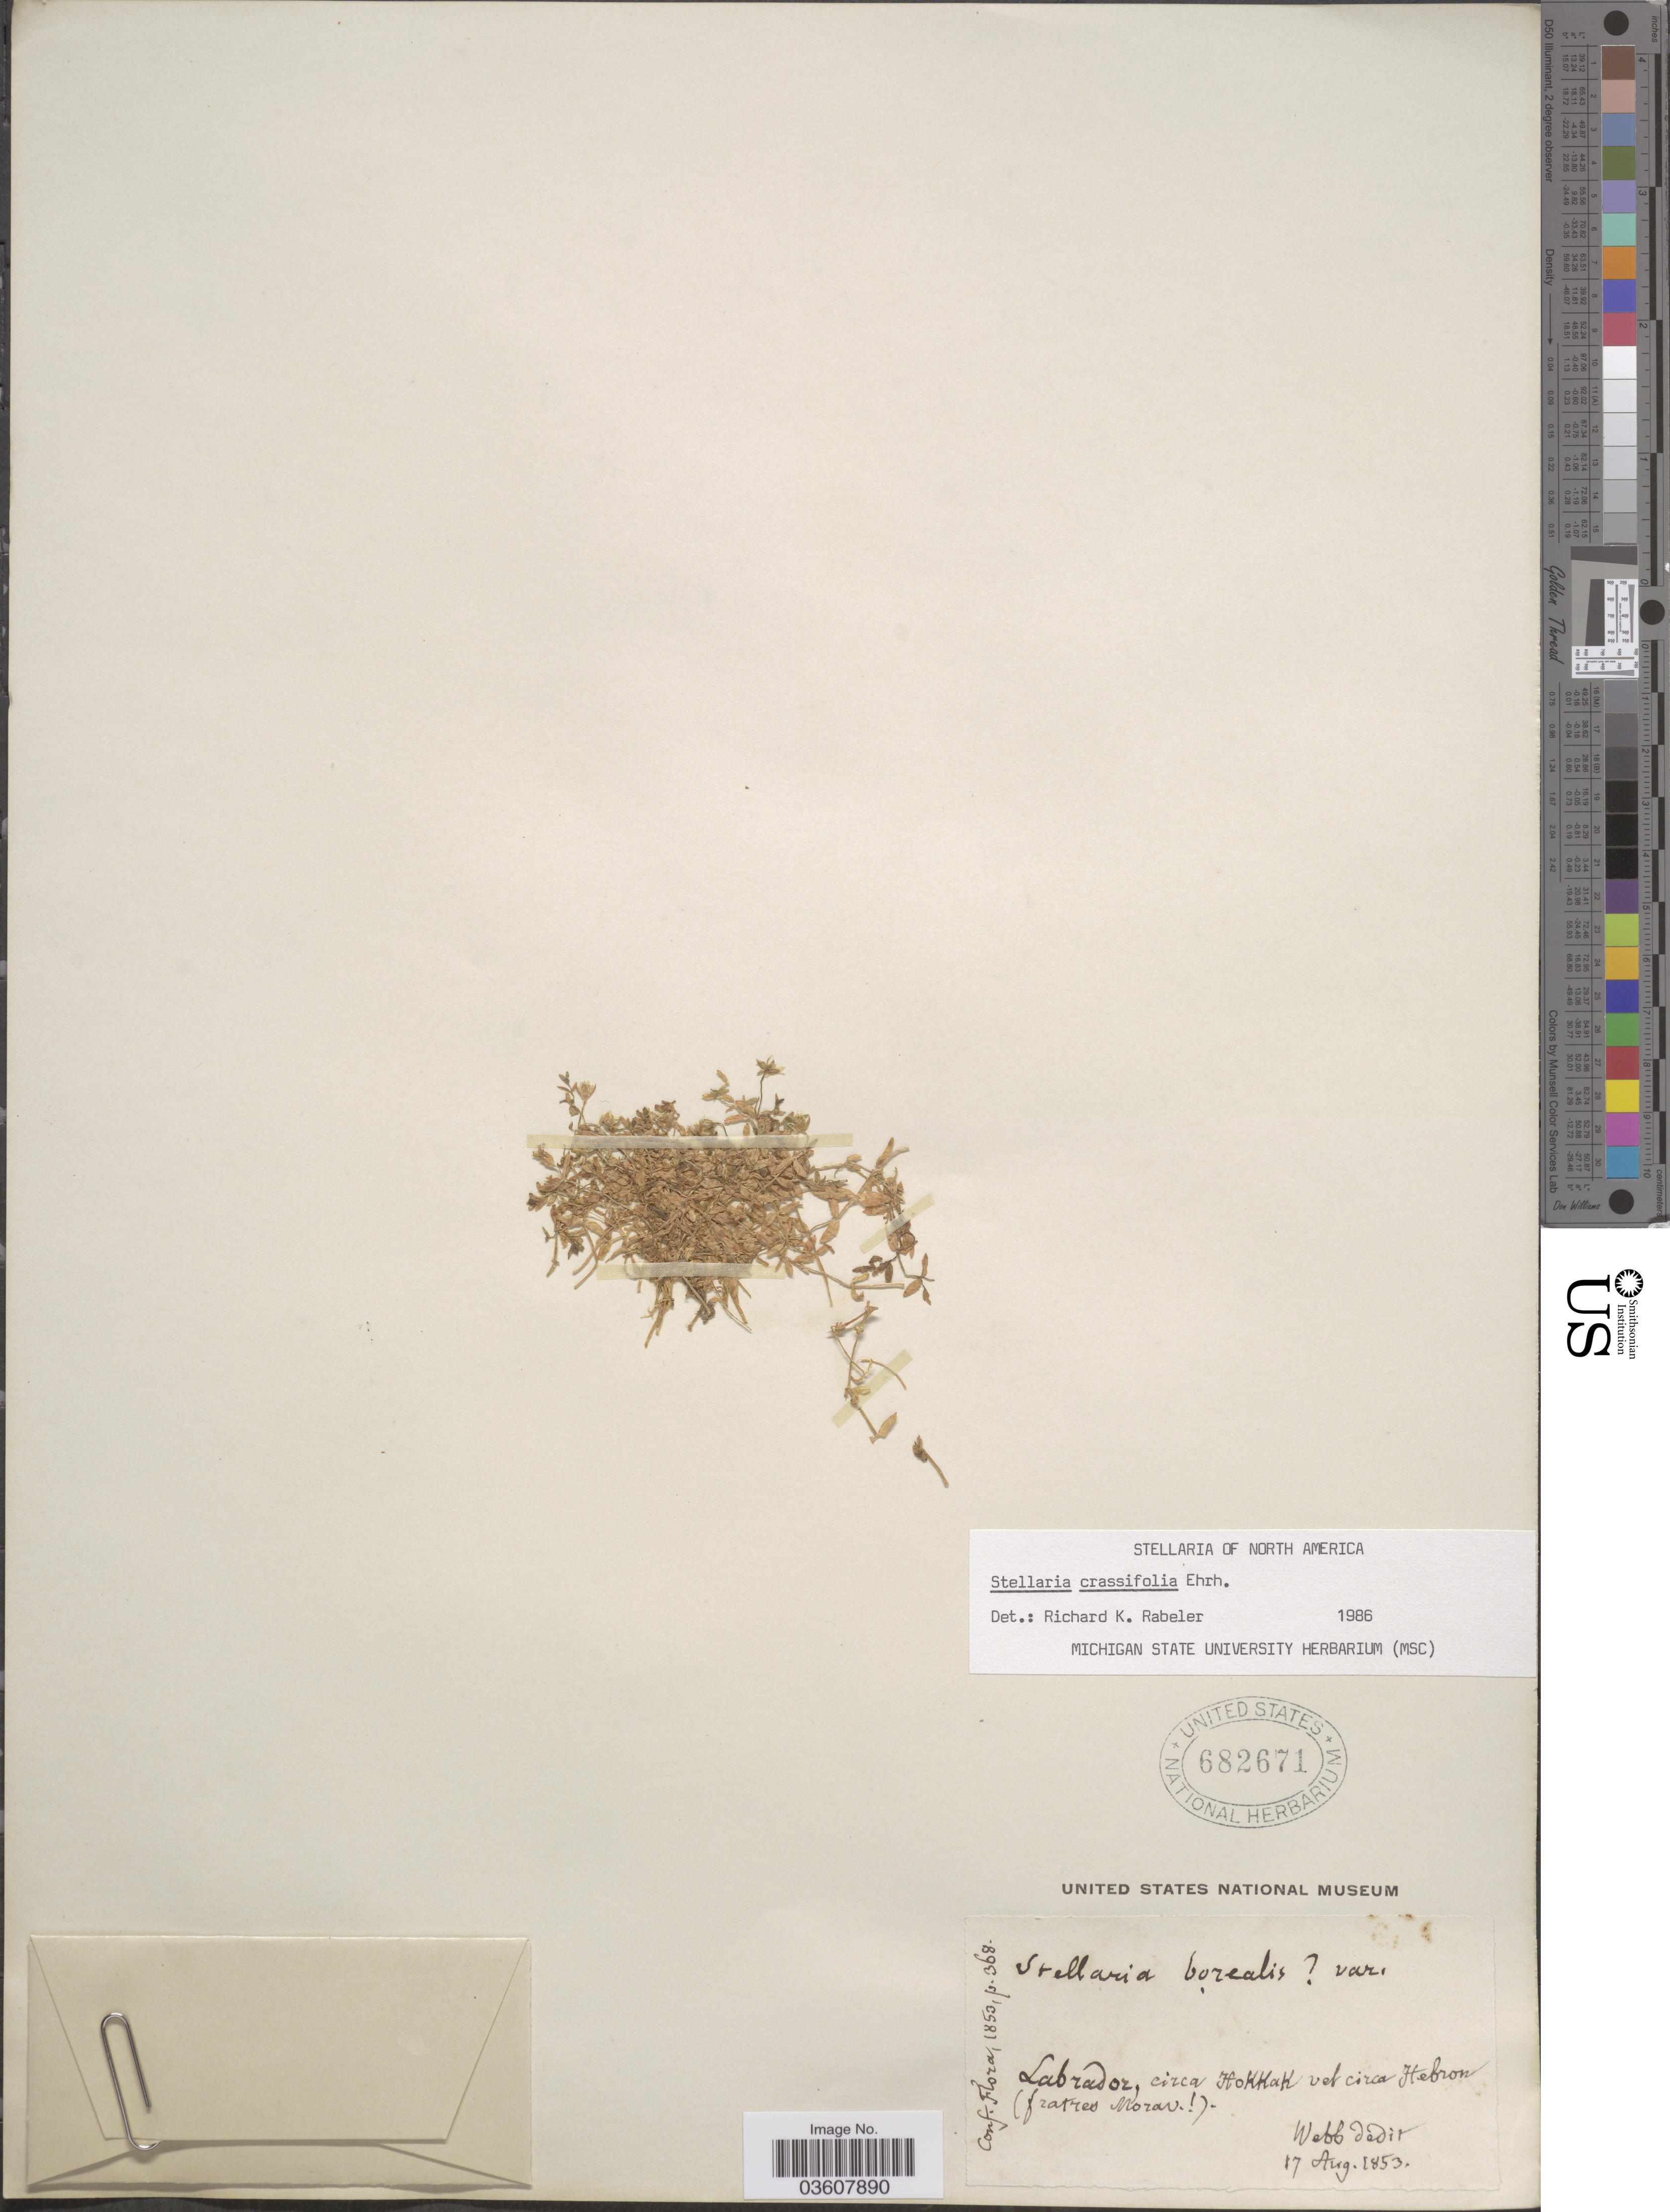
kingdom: Plantae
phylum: Tracheophyta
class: Magnoliopsida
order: Caryophyllales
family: Caryophyllaceae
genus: Stellaria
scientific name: Stellaria crassifolia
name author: Ehrh.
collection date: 1853-08-17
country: Canada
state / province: Newfoundland and Labrador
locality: Labrador, circa Hokkak vet circa Hebron.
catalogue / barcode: US 682671